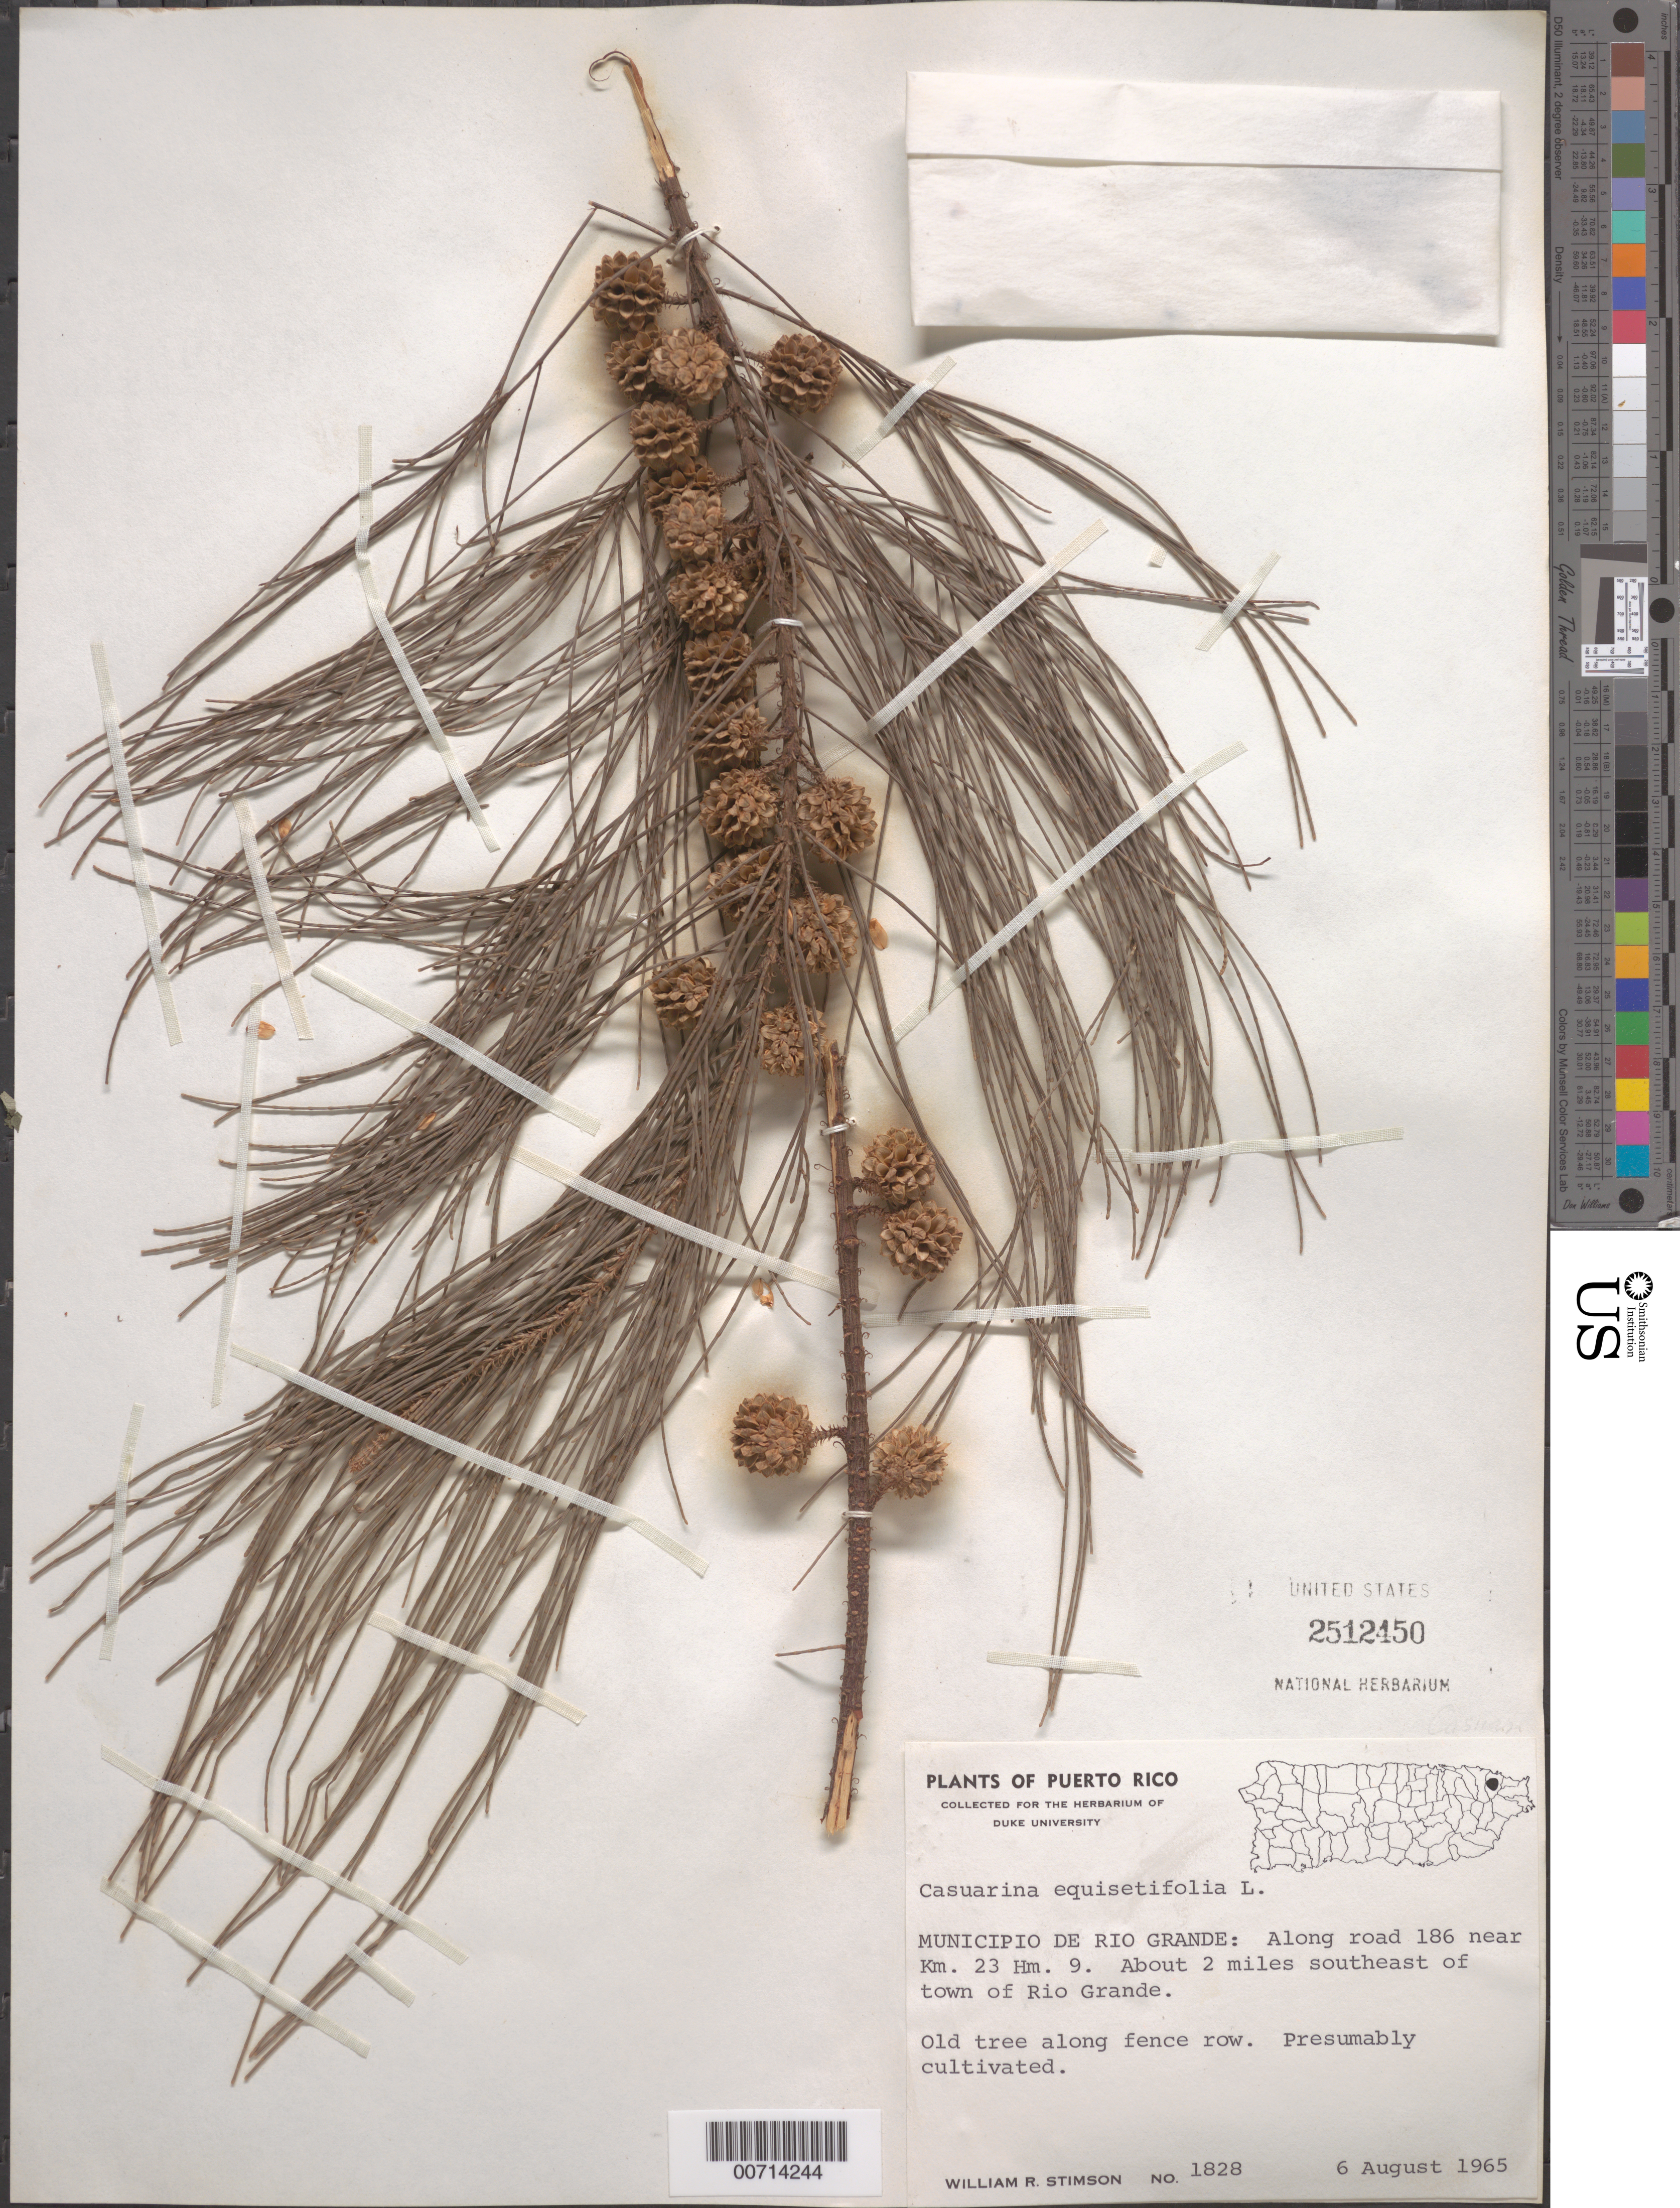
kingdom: Plantae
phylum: Tracheophyta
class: Magnoliopsida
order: Fagales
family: Casuarinaceae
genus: Casuarina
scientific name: Casuarina equisetifolia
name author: L.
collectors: W. R. Stimson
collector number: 1828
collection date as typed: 06 Aug 1965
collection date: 1965-08-06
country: Puerto Rico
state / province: Río Grande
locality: Mun. Rio Grande: along road 186 near km 23 hm 9, about 2 mi SE of town of Rio Grande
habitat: Along fence row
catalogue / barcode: US 2512450